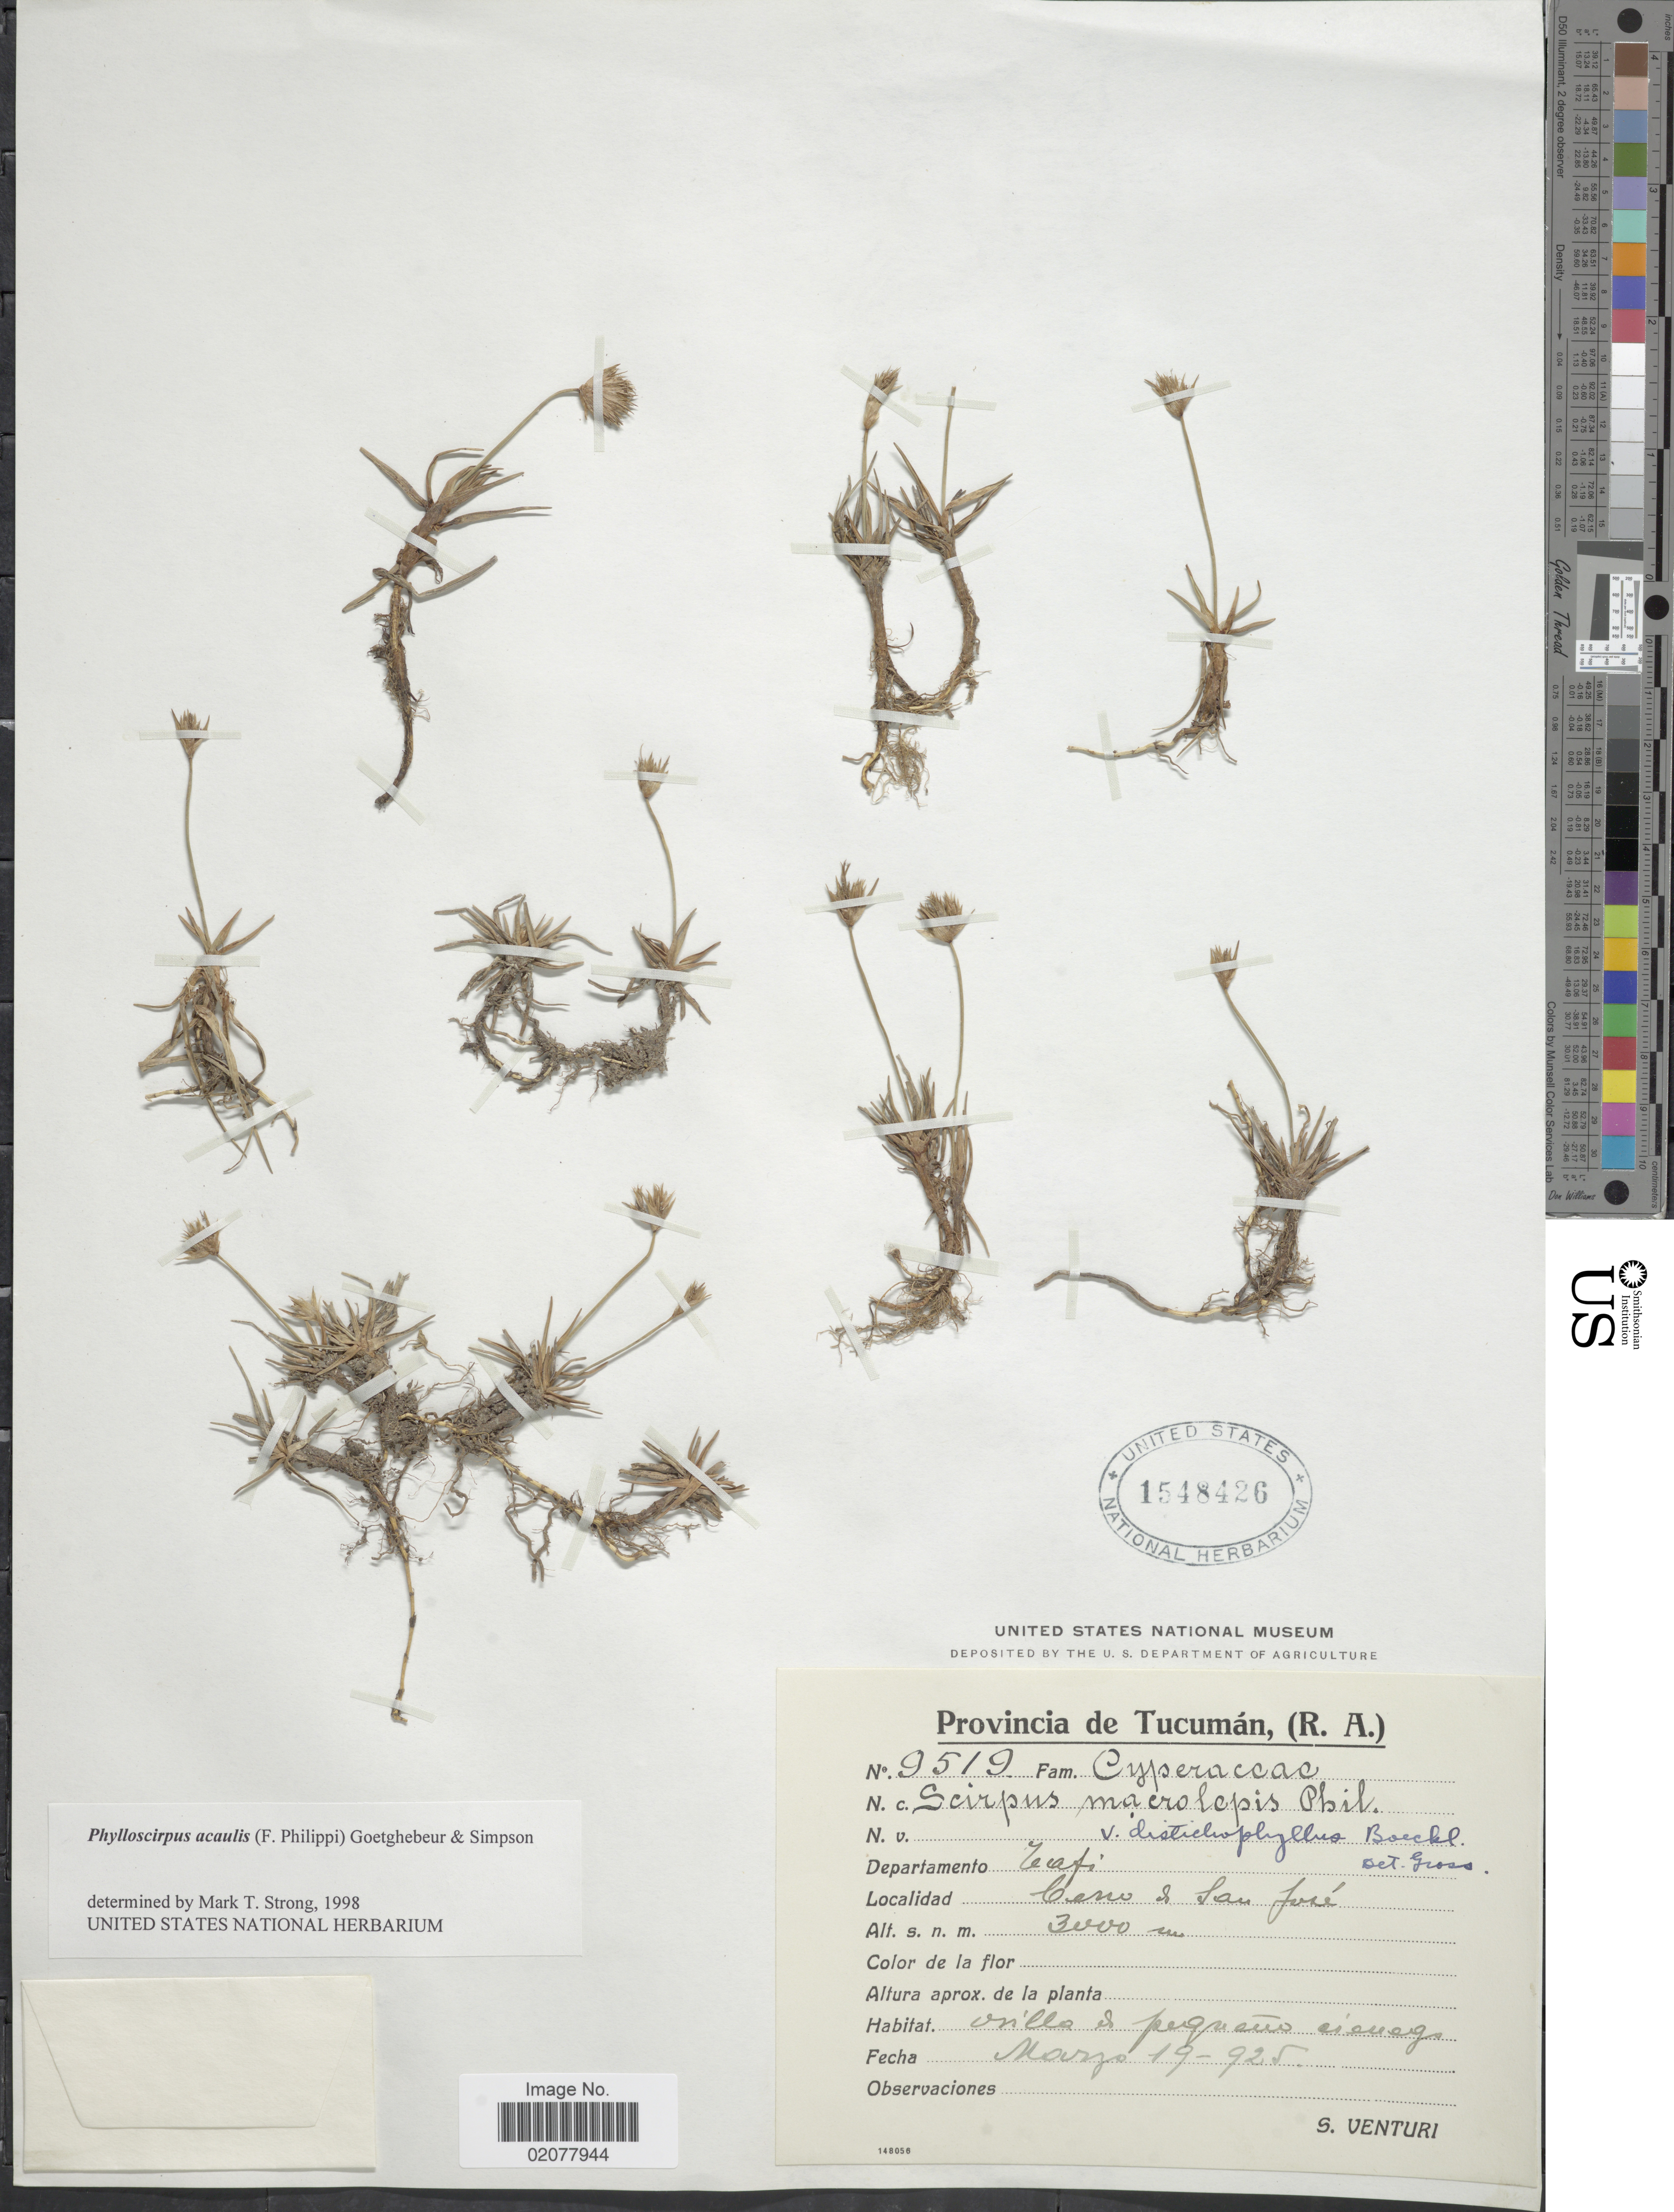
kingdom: Plantae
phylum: Tracheophyta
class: Liliopsida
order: Poales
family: Cyperaceae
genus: Phylloscirpus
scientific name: Phylloscirpus acaulis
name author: (Phil.) Goetgh. & D.A. Simpson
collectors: S. Venturi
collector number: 9519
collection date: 1925-03-19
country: Argentina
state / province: Tucuman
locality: Provincia de Tucumán, (R.A.). Departamento Tafi. Cerro de San José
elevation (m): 3000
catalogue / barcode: US 1548426